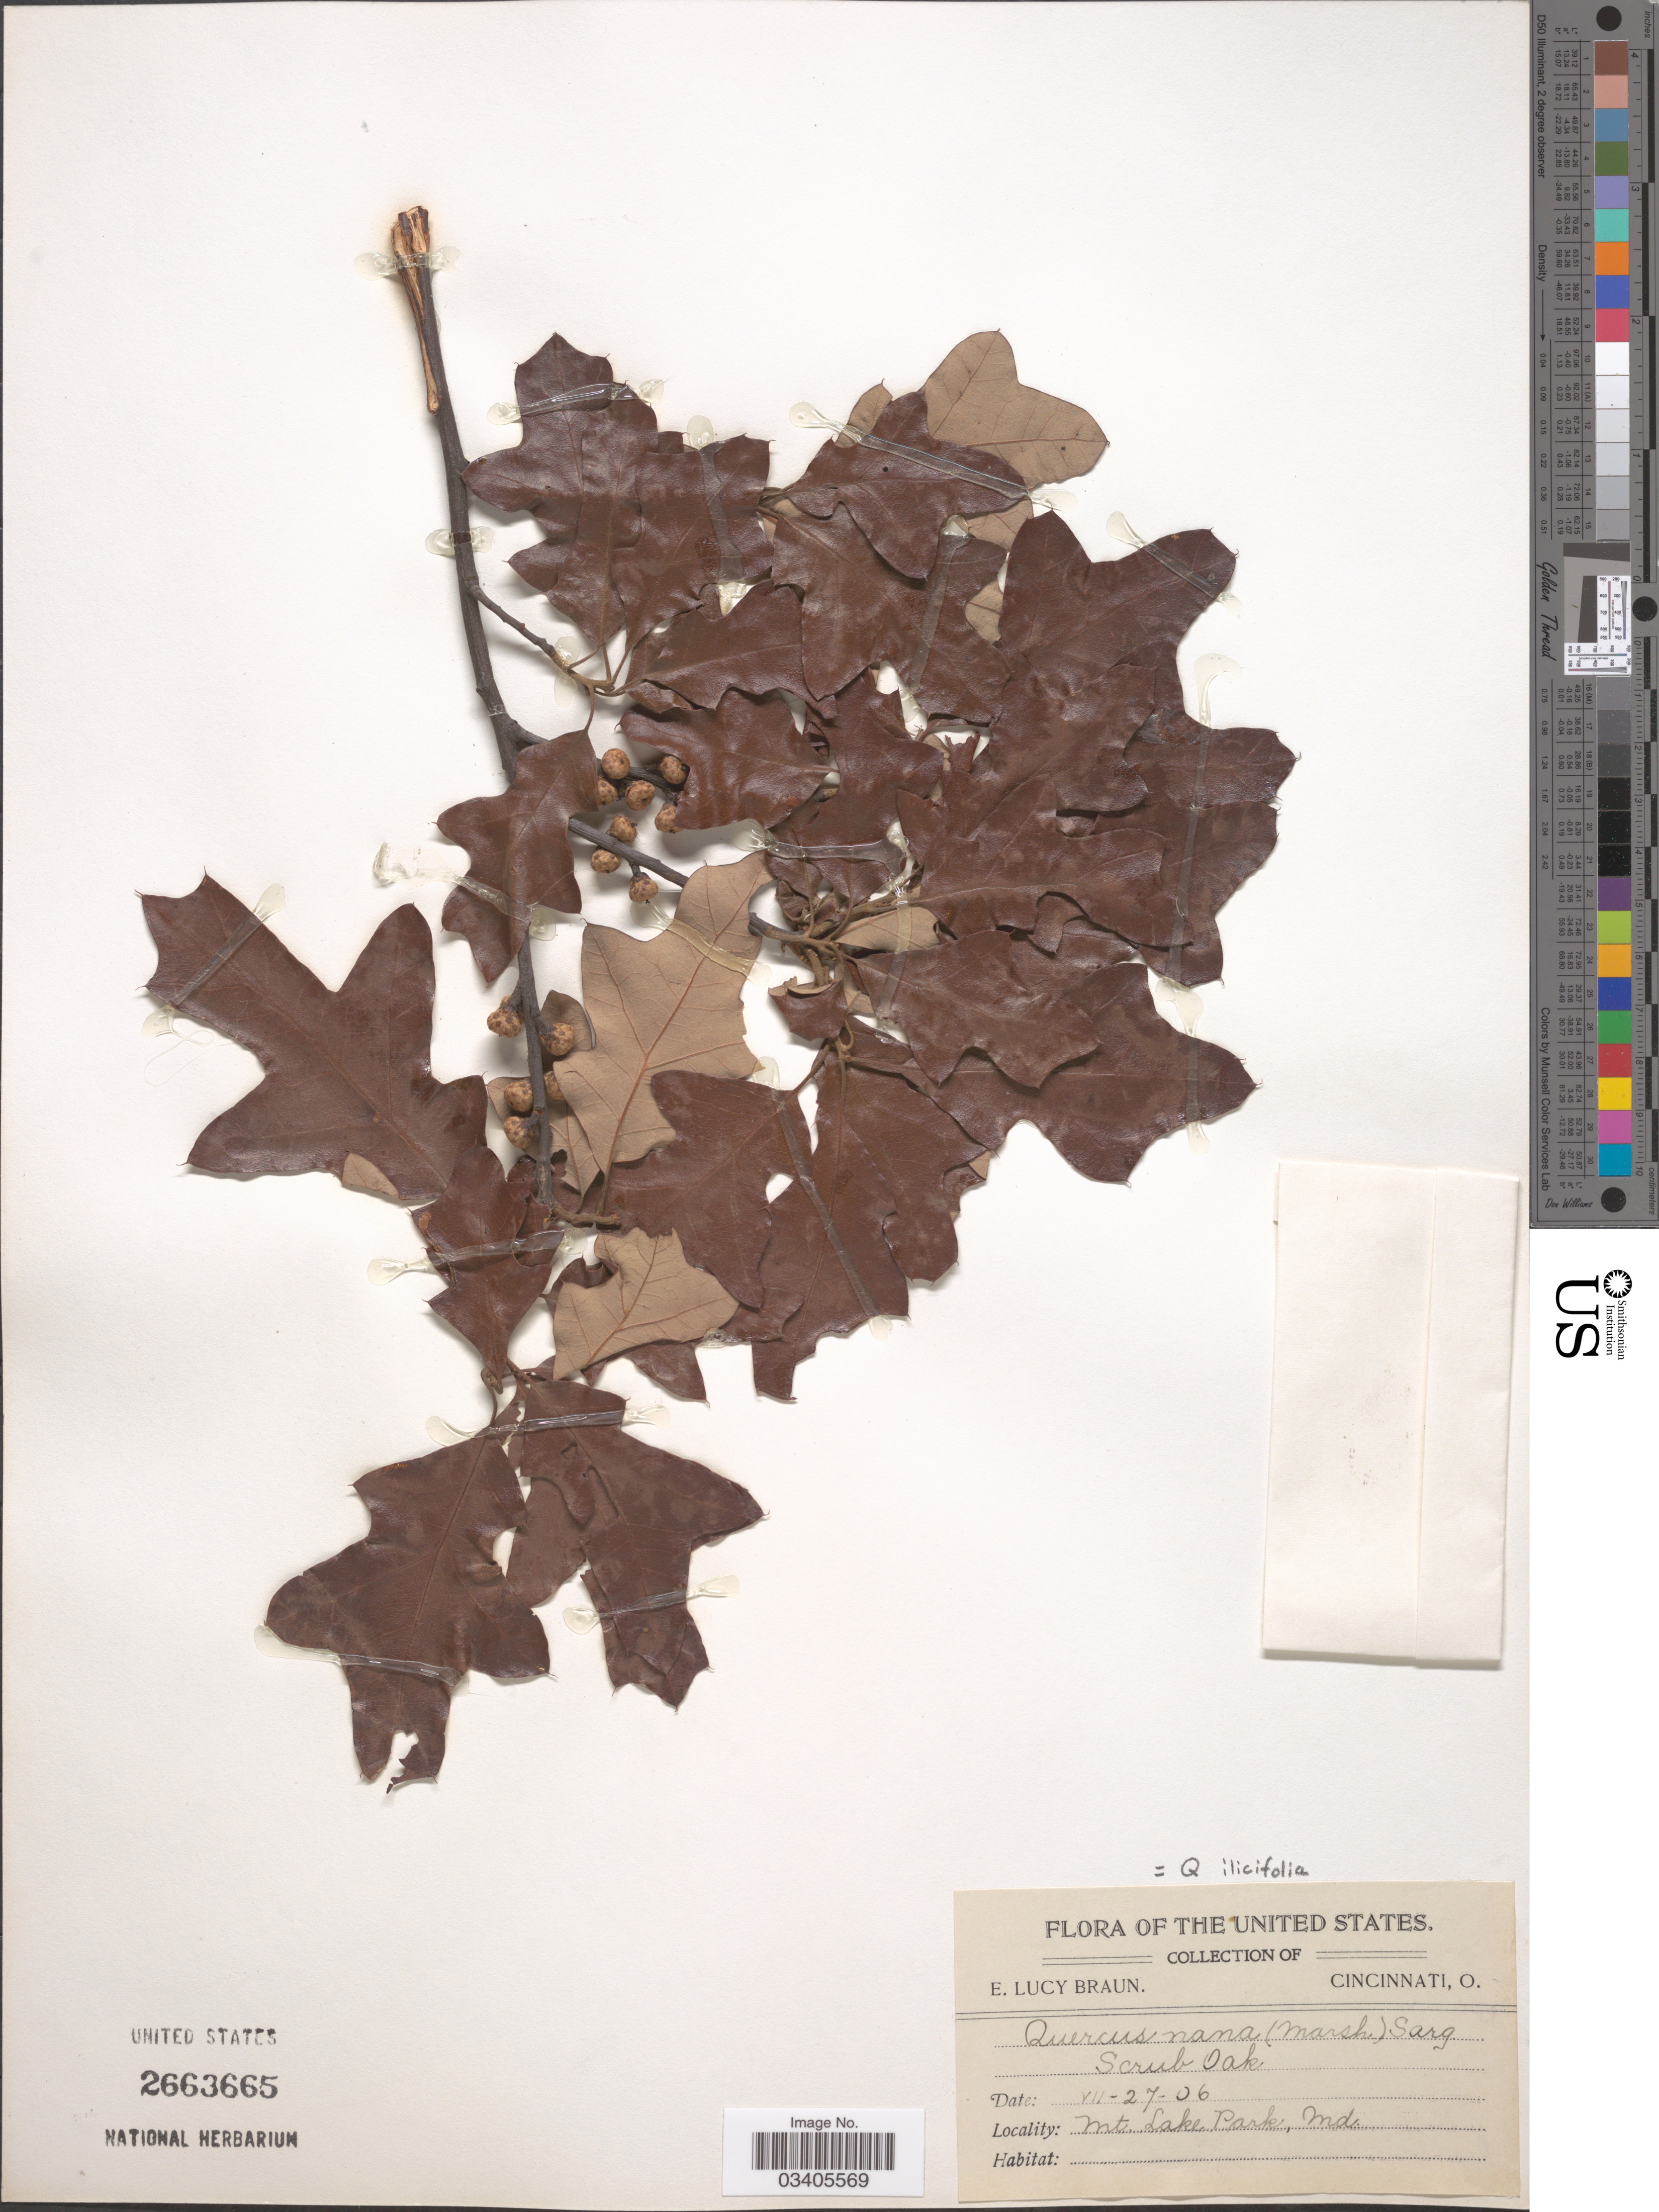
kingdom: Plantae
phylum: Tracheophyta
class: Magnoliopsida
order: Fagales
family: Fagaceae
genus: Quercus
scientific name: Quercus ilicifolia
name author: Wangenh.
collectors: E. L. Braun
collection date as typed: Transcribed d/m/y: 27/7/6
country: United States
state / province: Maryland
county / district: Garrett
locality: Mt. Lake Park.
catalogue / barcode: US 2663665